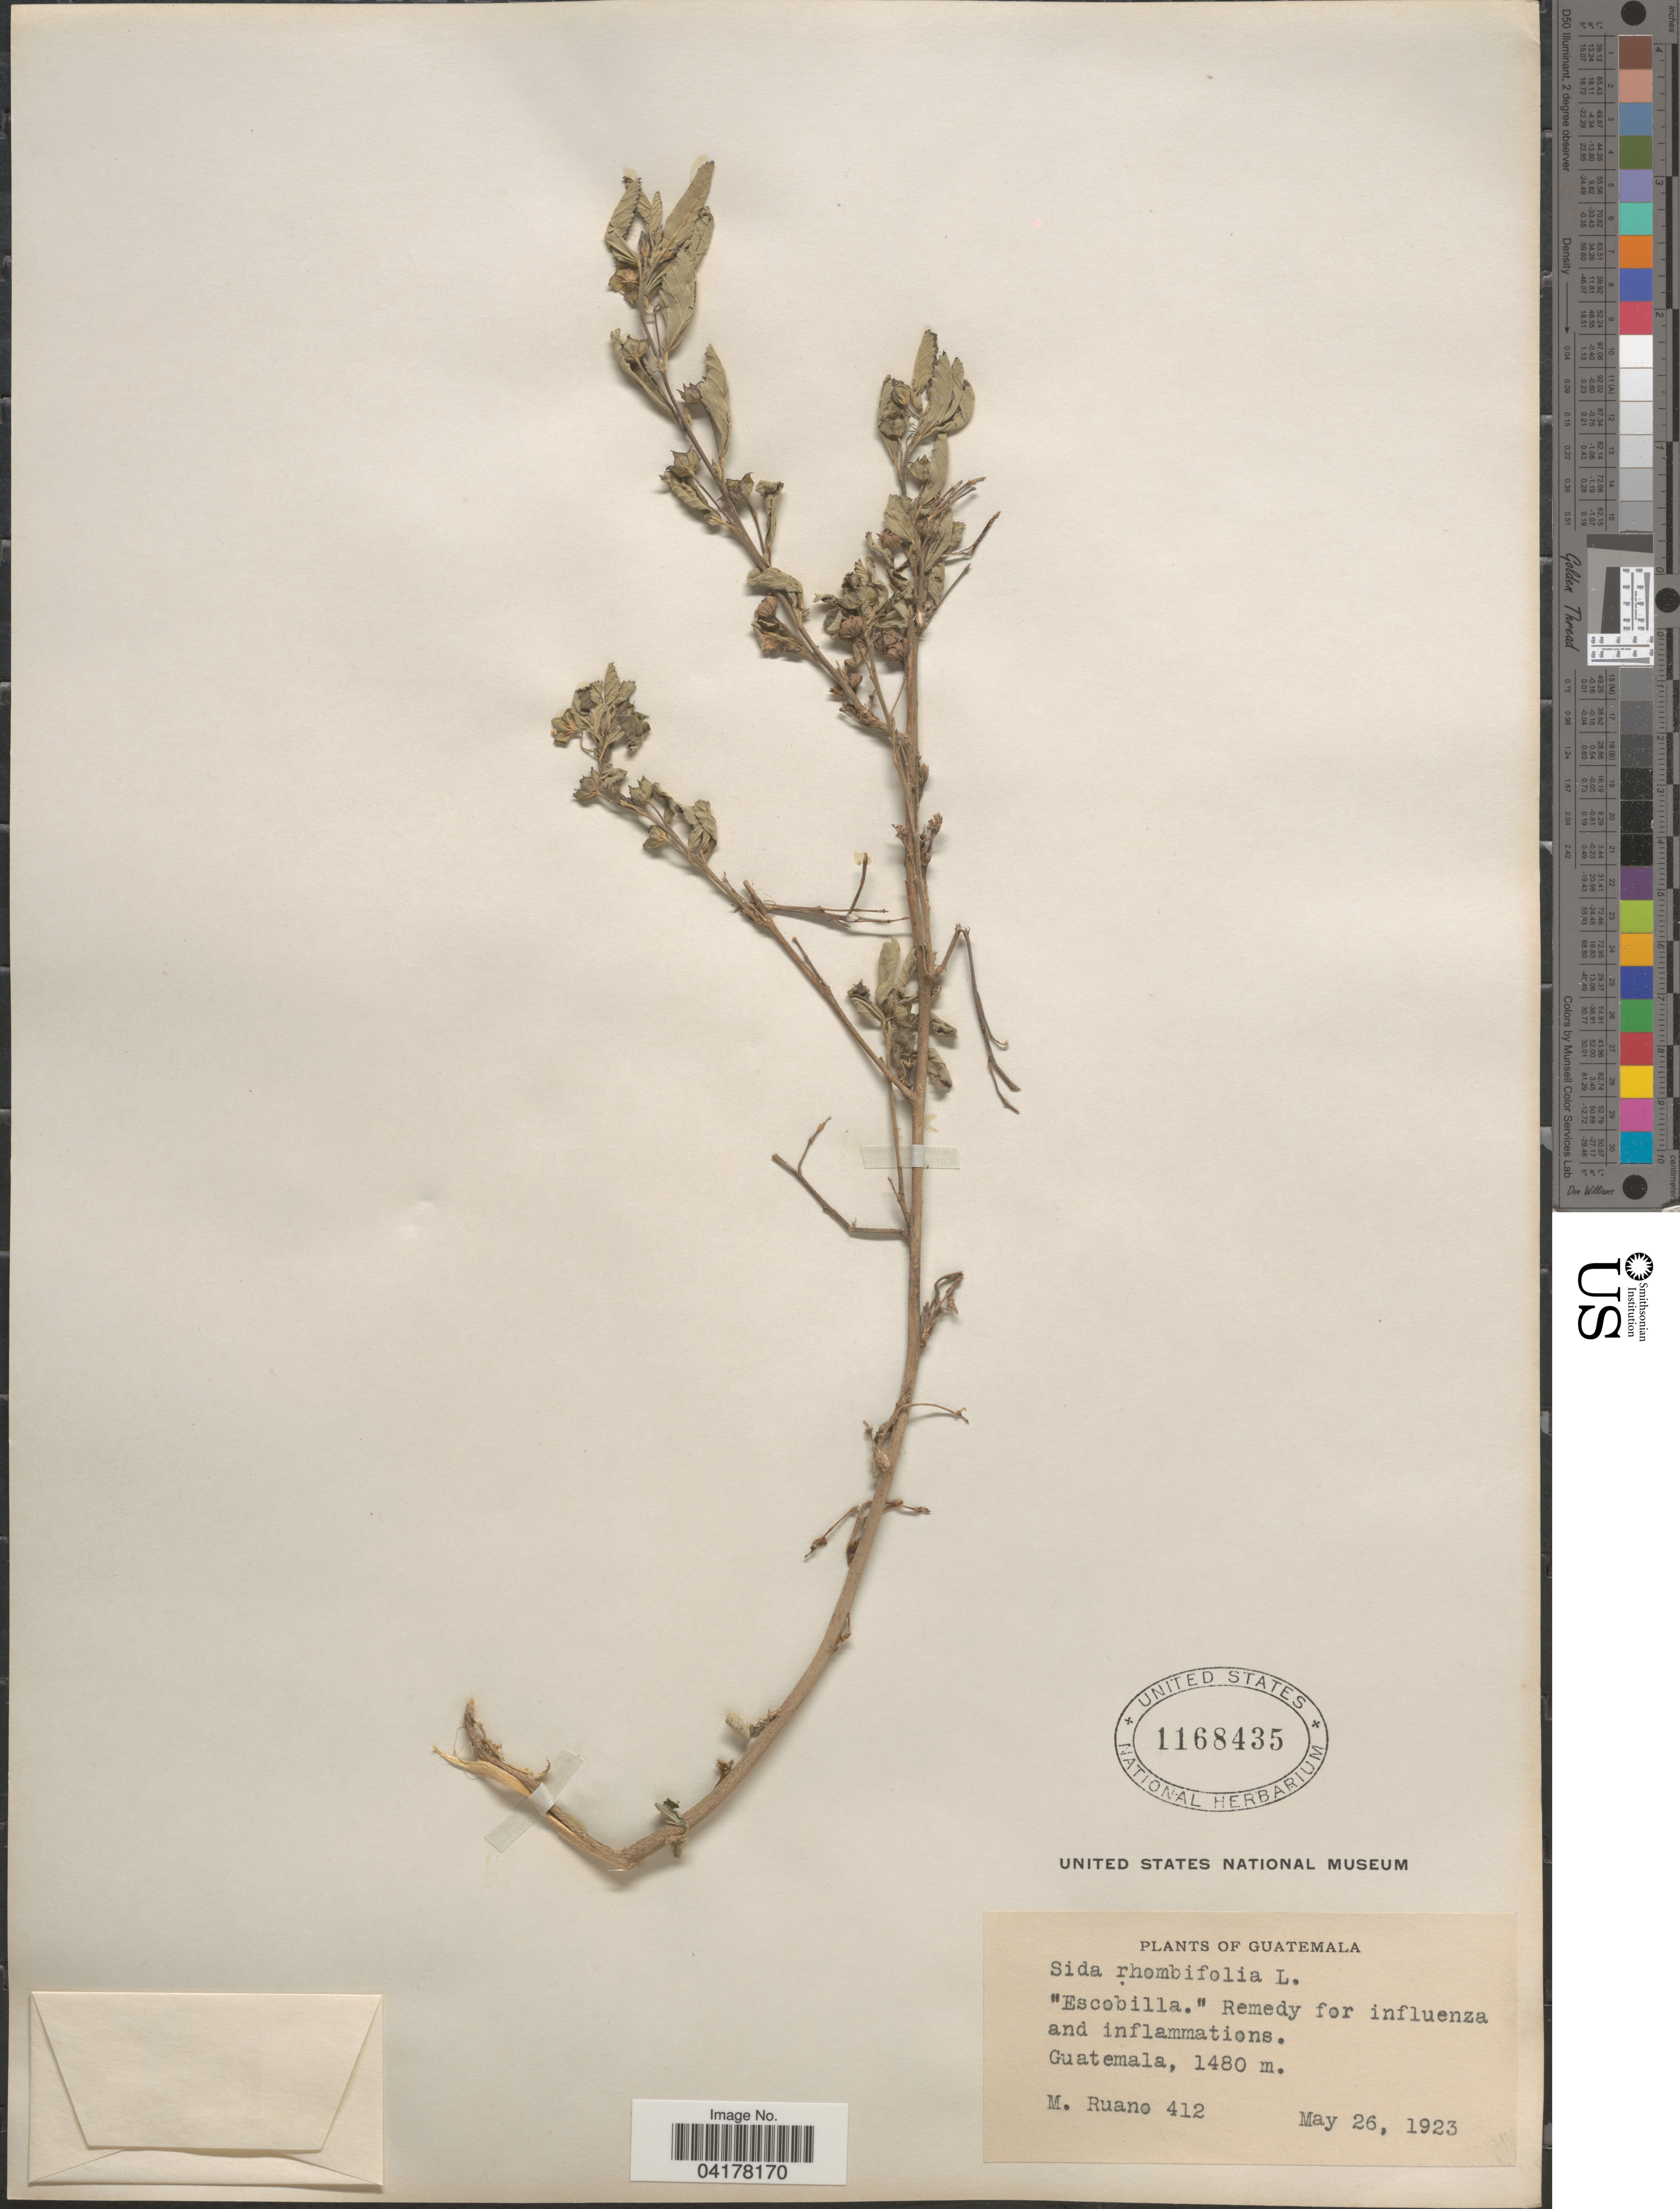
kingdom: Plantae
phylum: Tracheophyta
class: Magnoliopsida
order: Malvales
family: Malvaceae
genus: Sida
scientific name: Sida rhombifolia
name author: L.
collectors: M. Ruano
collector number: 412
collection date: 1923-05-26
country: Guatemala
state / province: Guatemala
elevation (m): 1480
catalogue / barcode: US 1168435